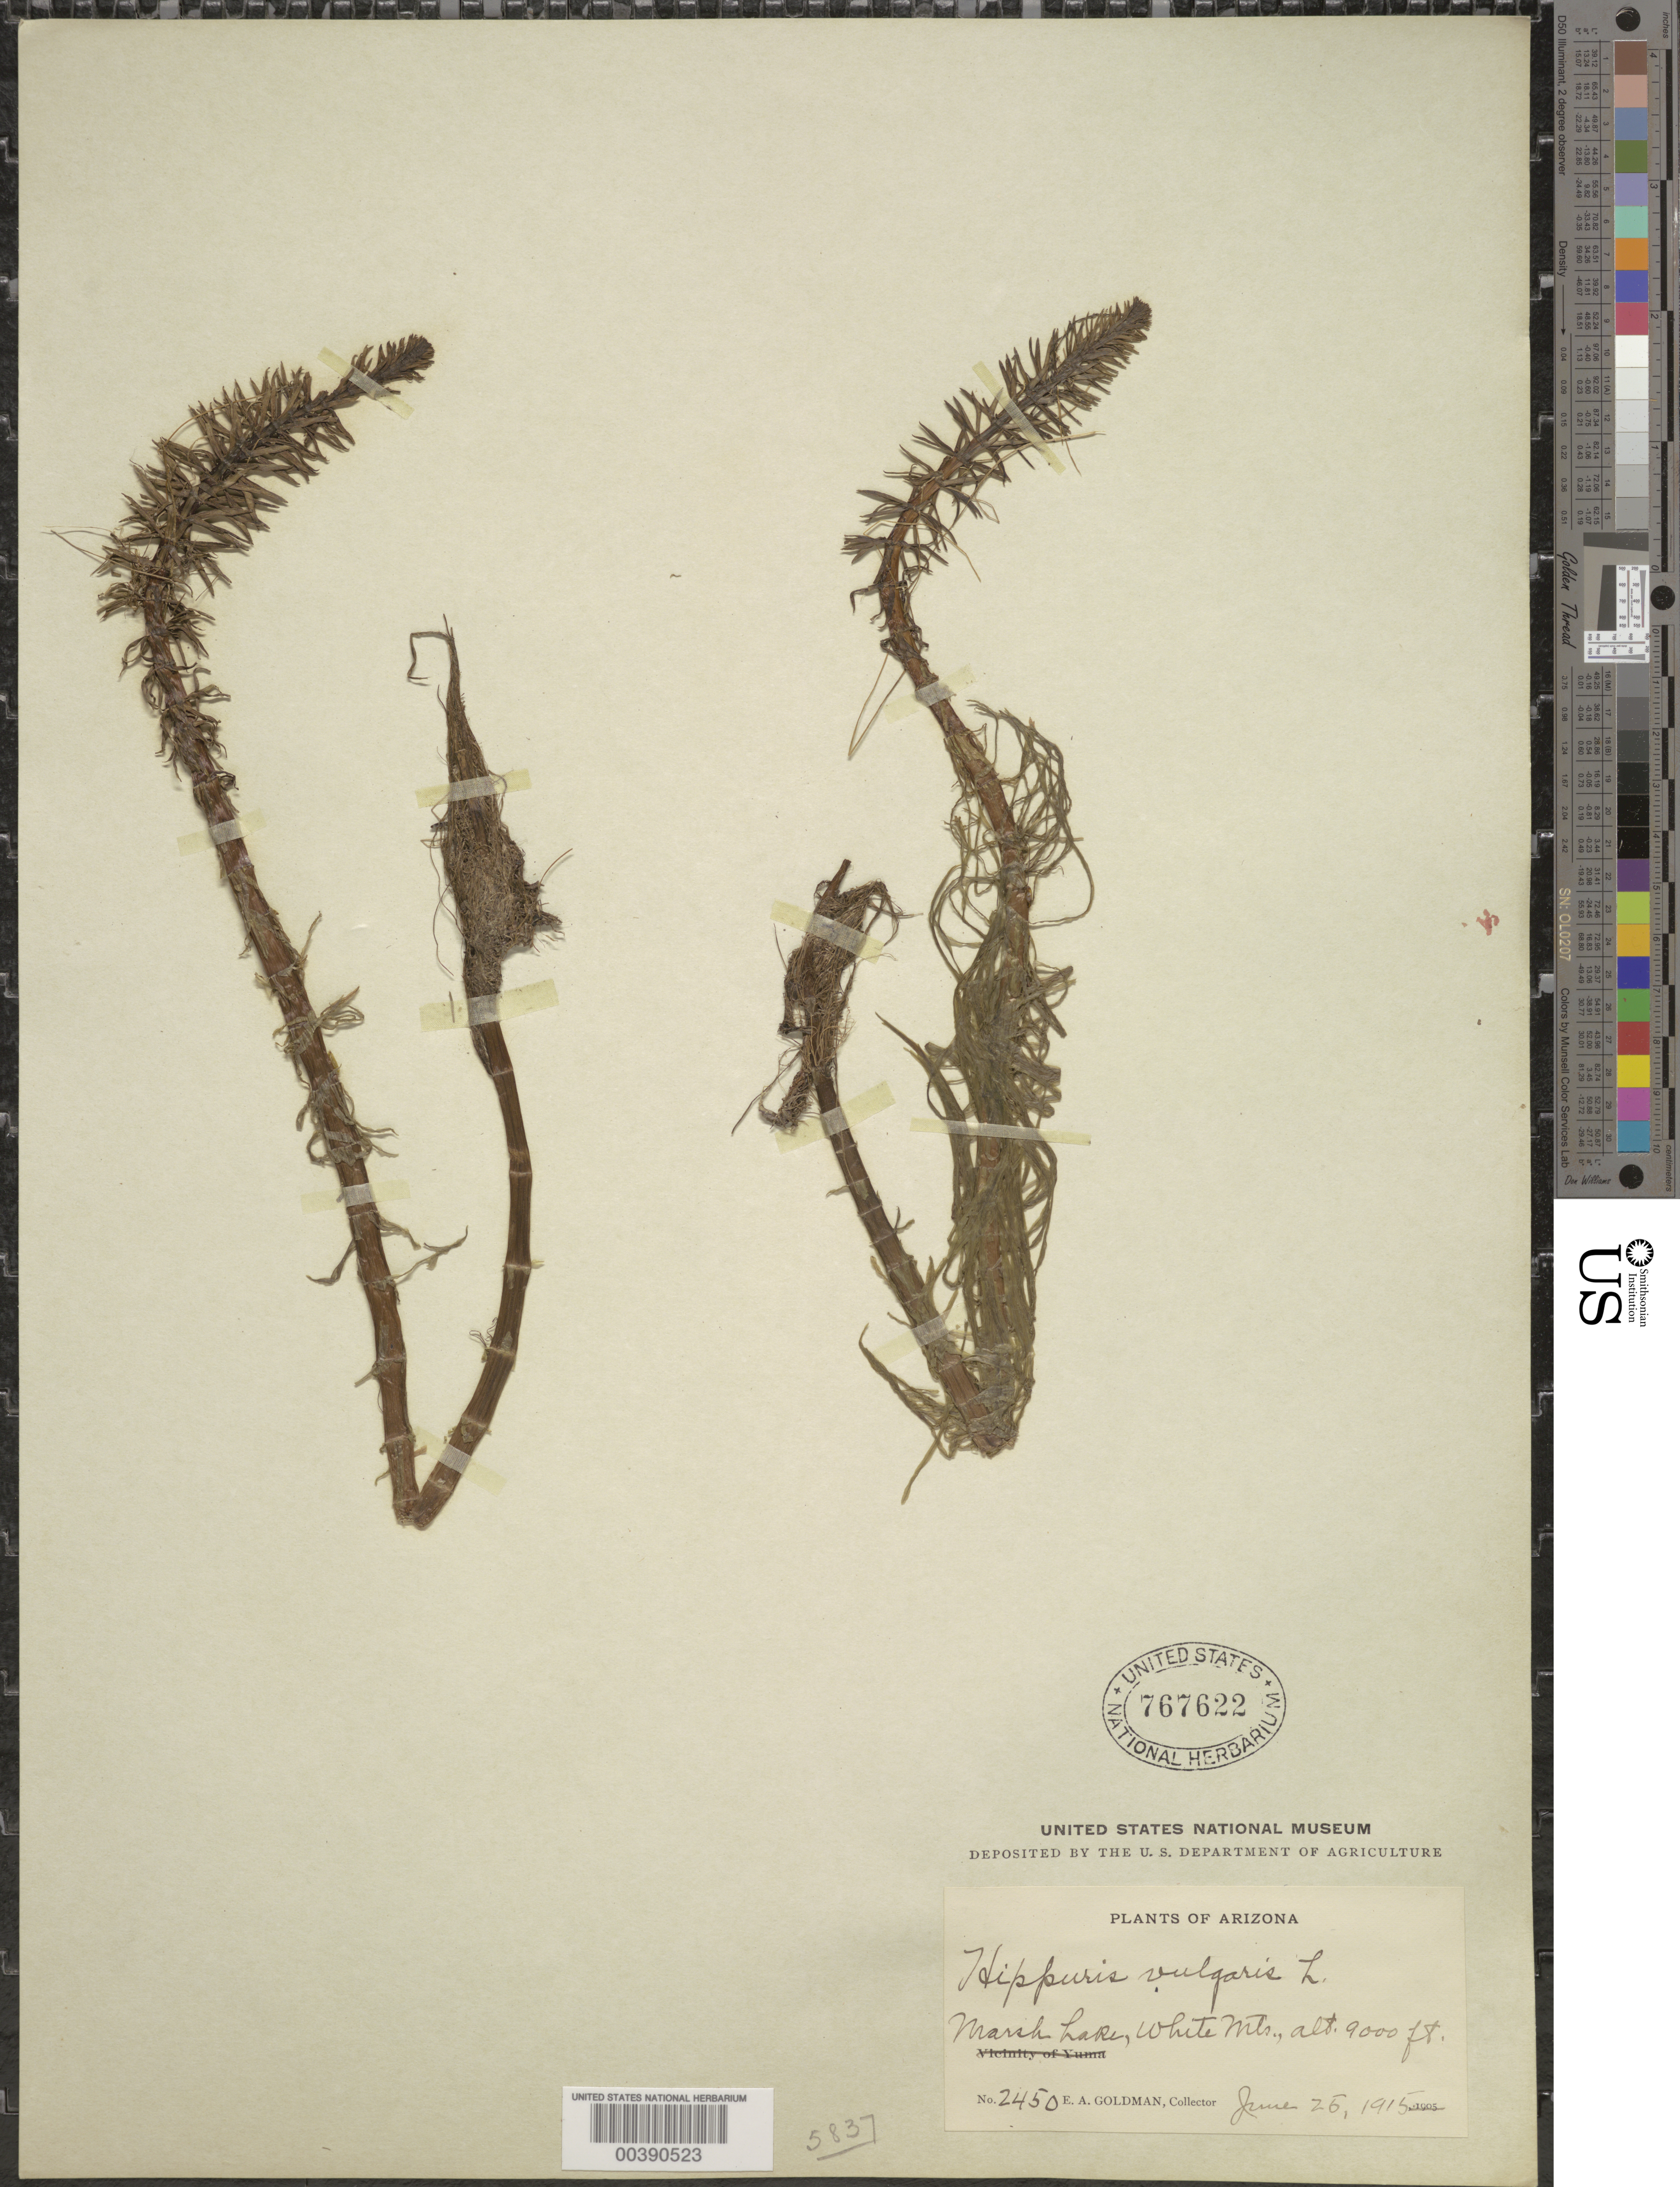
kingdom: Plantae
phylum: Tracheophyta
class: Magnoliopsida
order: Lamiales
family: Plantaginaceae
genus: Hippuris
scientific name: Hippuris vulgaris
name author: L.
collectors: E. A. Goldman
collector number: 2450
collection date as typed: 25 Jun 1915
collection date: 1915-06-25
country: United States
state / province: Arizona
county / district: Navajo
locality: White mts., marsh lake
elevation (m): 2743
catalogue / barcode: US 767622